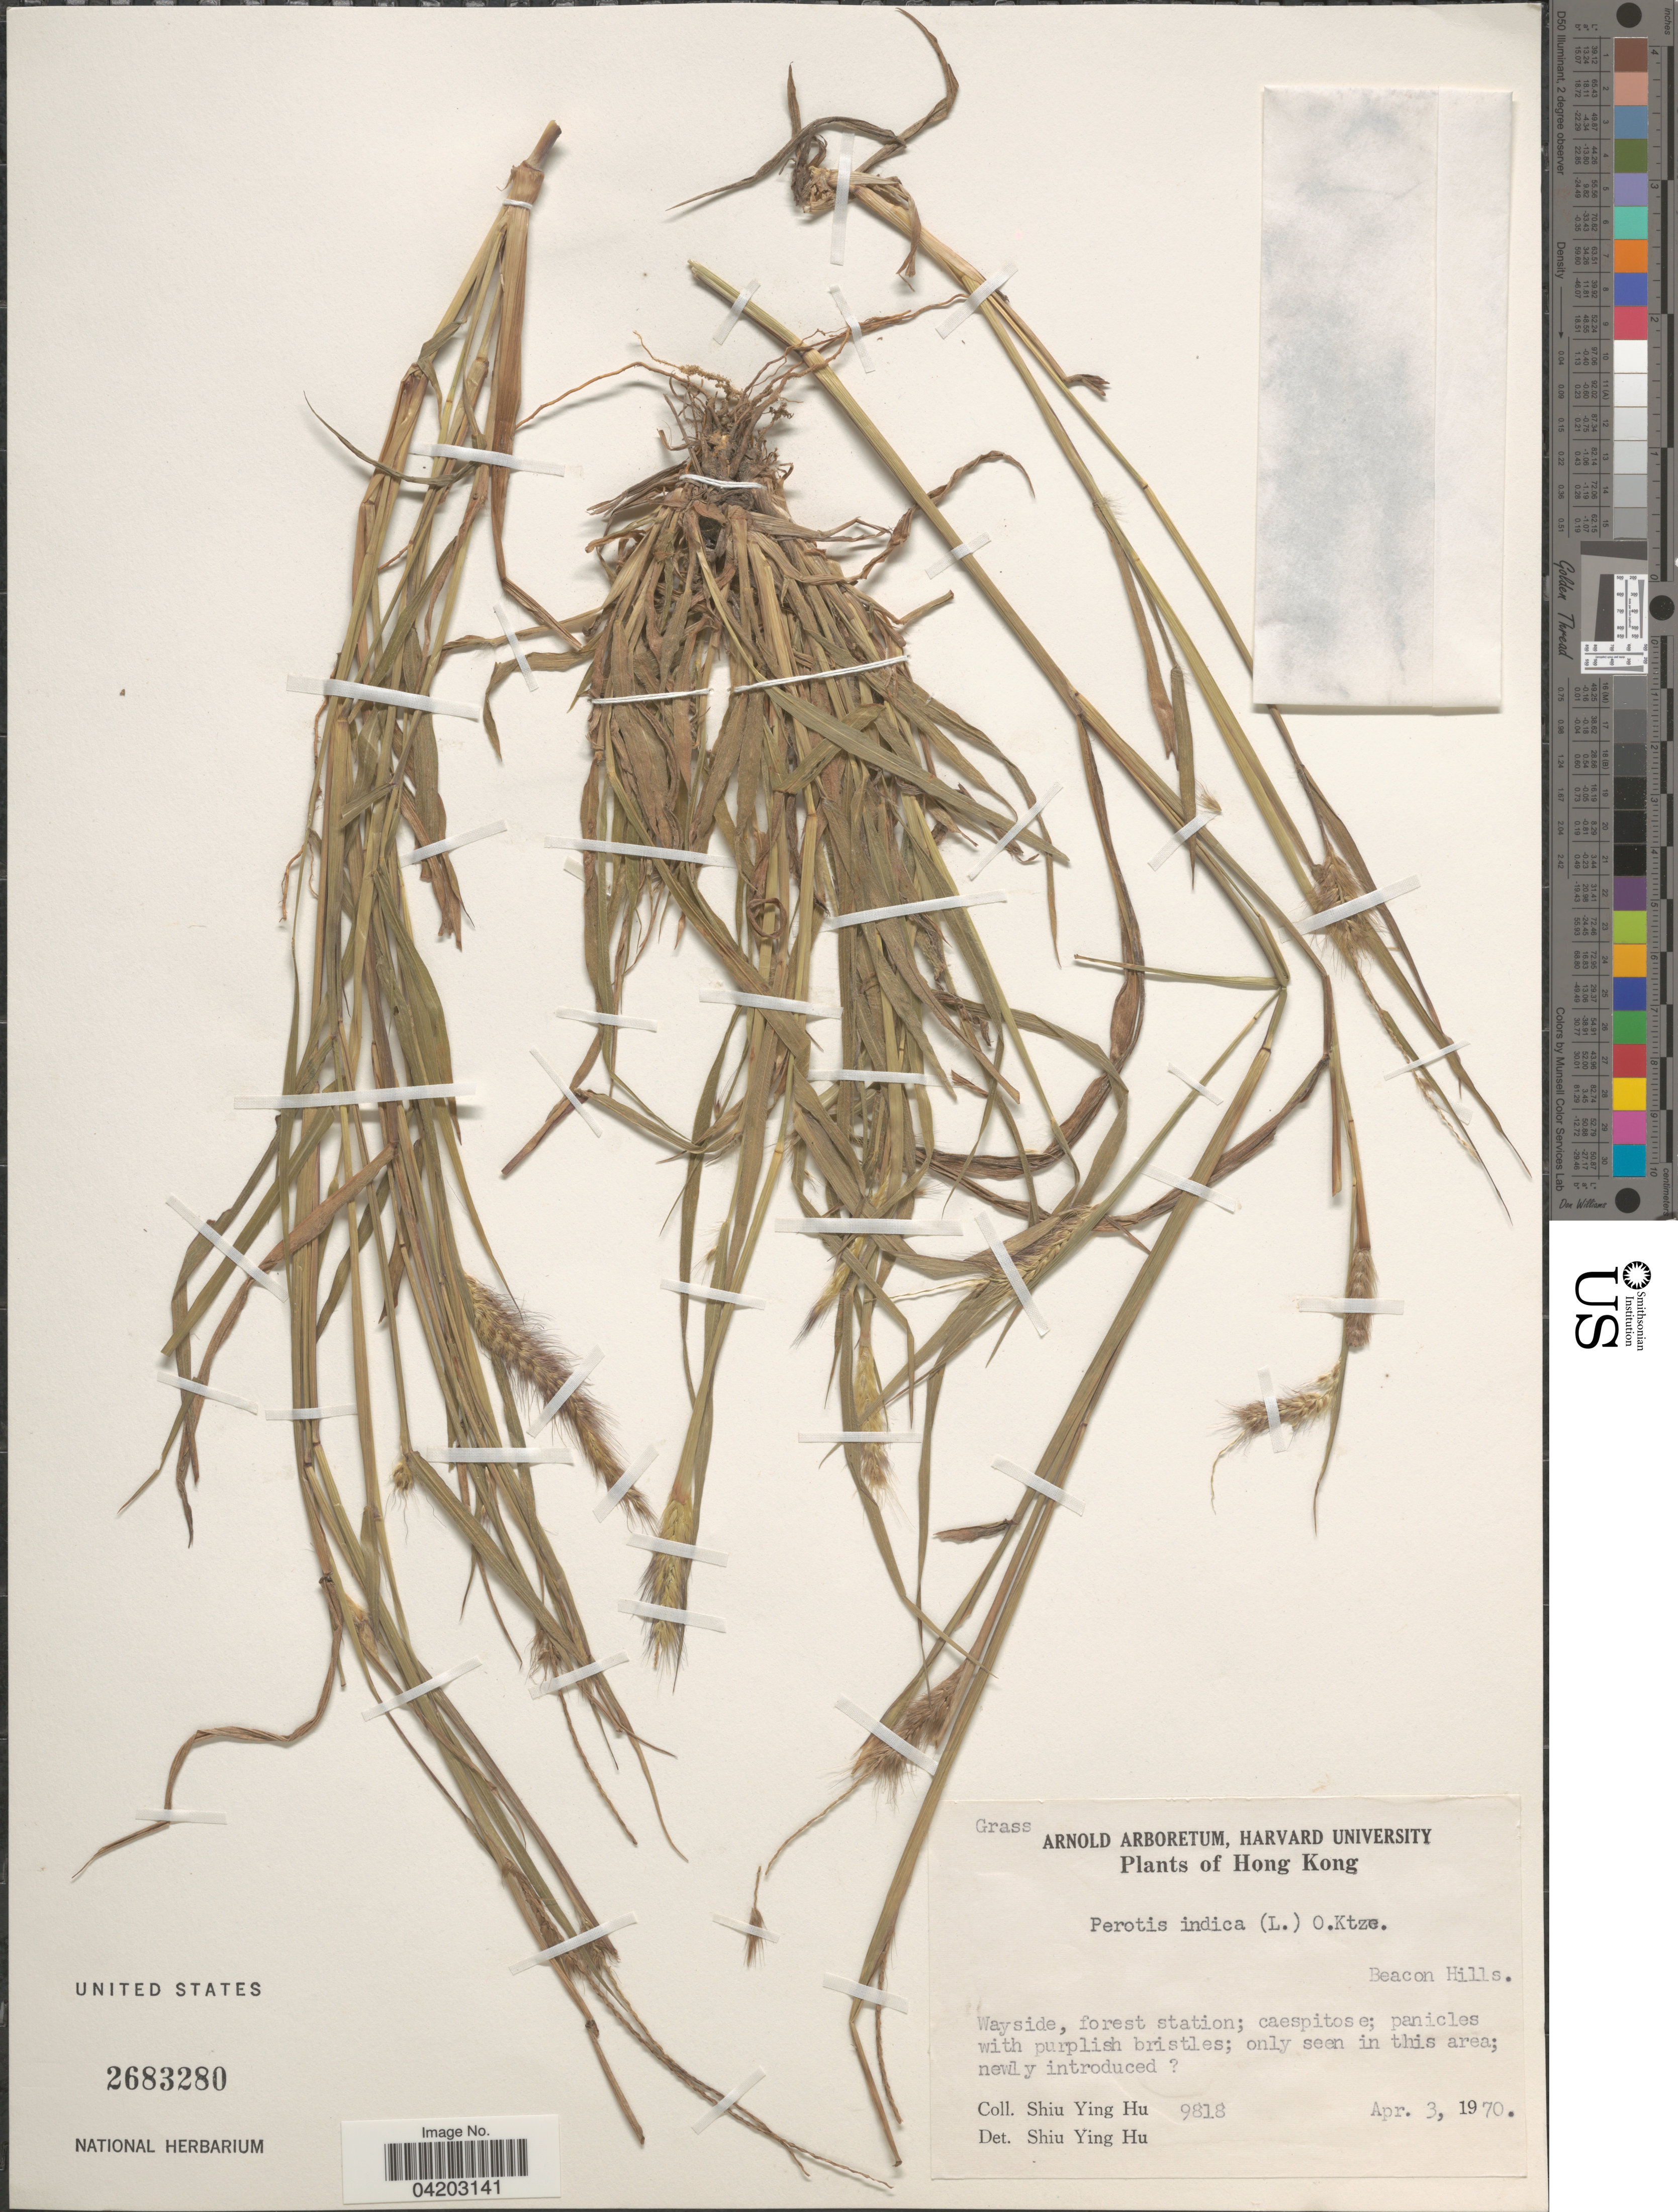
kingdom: Plantae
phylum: Tracheophyta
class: Liliopsida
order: Poales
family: Poaceae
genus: Perotis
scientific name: Perotis indica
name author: (L.) Kuntze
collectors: S. Y. Hu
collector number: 9818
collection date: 1970-04-03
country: China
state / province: Hong Kong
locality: Beacon Hills. Wayside, forest station.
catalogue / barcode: US 2683280